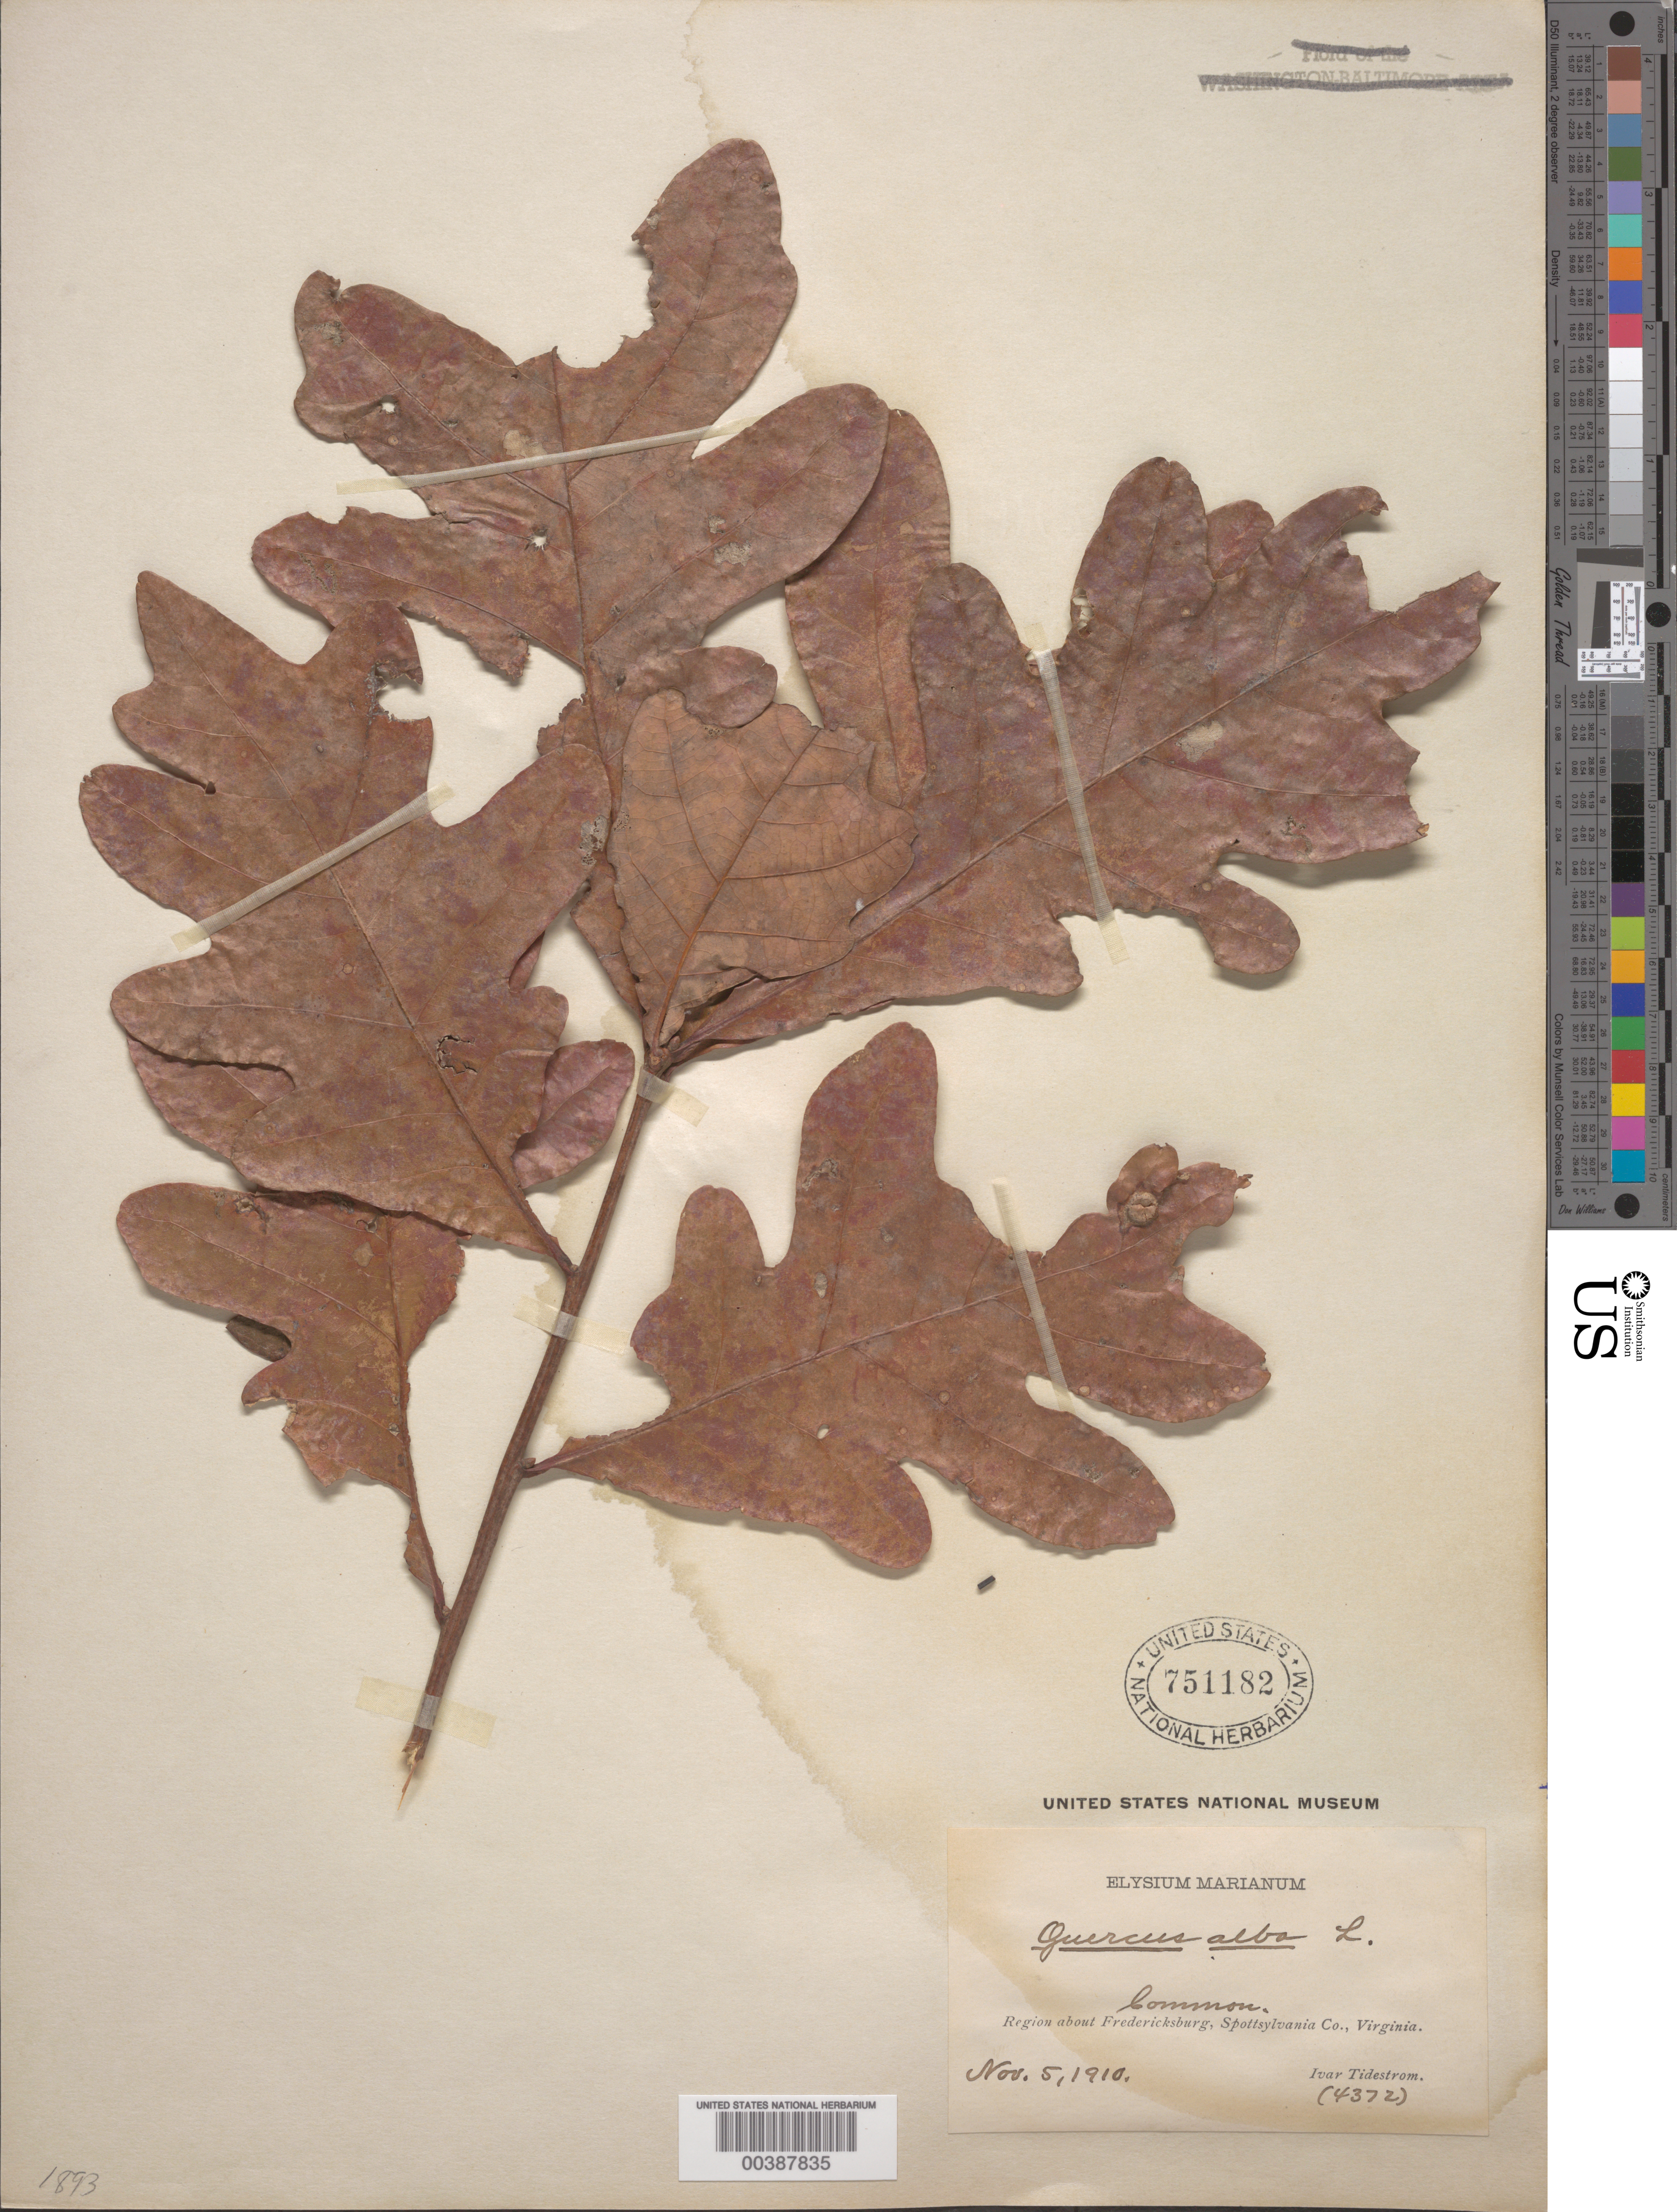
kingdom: Plantae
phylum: Tracheophyta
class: Magnoliopsida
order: Fagales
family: Fagaceae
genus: Quercus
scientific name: Quercus alba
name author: L.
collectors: I. F. Tidestrom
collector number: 4372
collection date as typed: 05 Nov 1910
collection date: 1910-11-05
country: United States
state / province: Virginia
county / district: City of Fredericksburg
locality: Fredericksburg. [within Spotsylvania County]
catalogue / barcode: US 751182